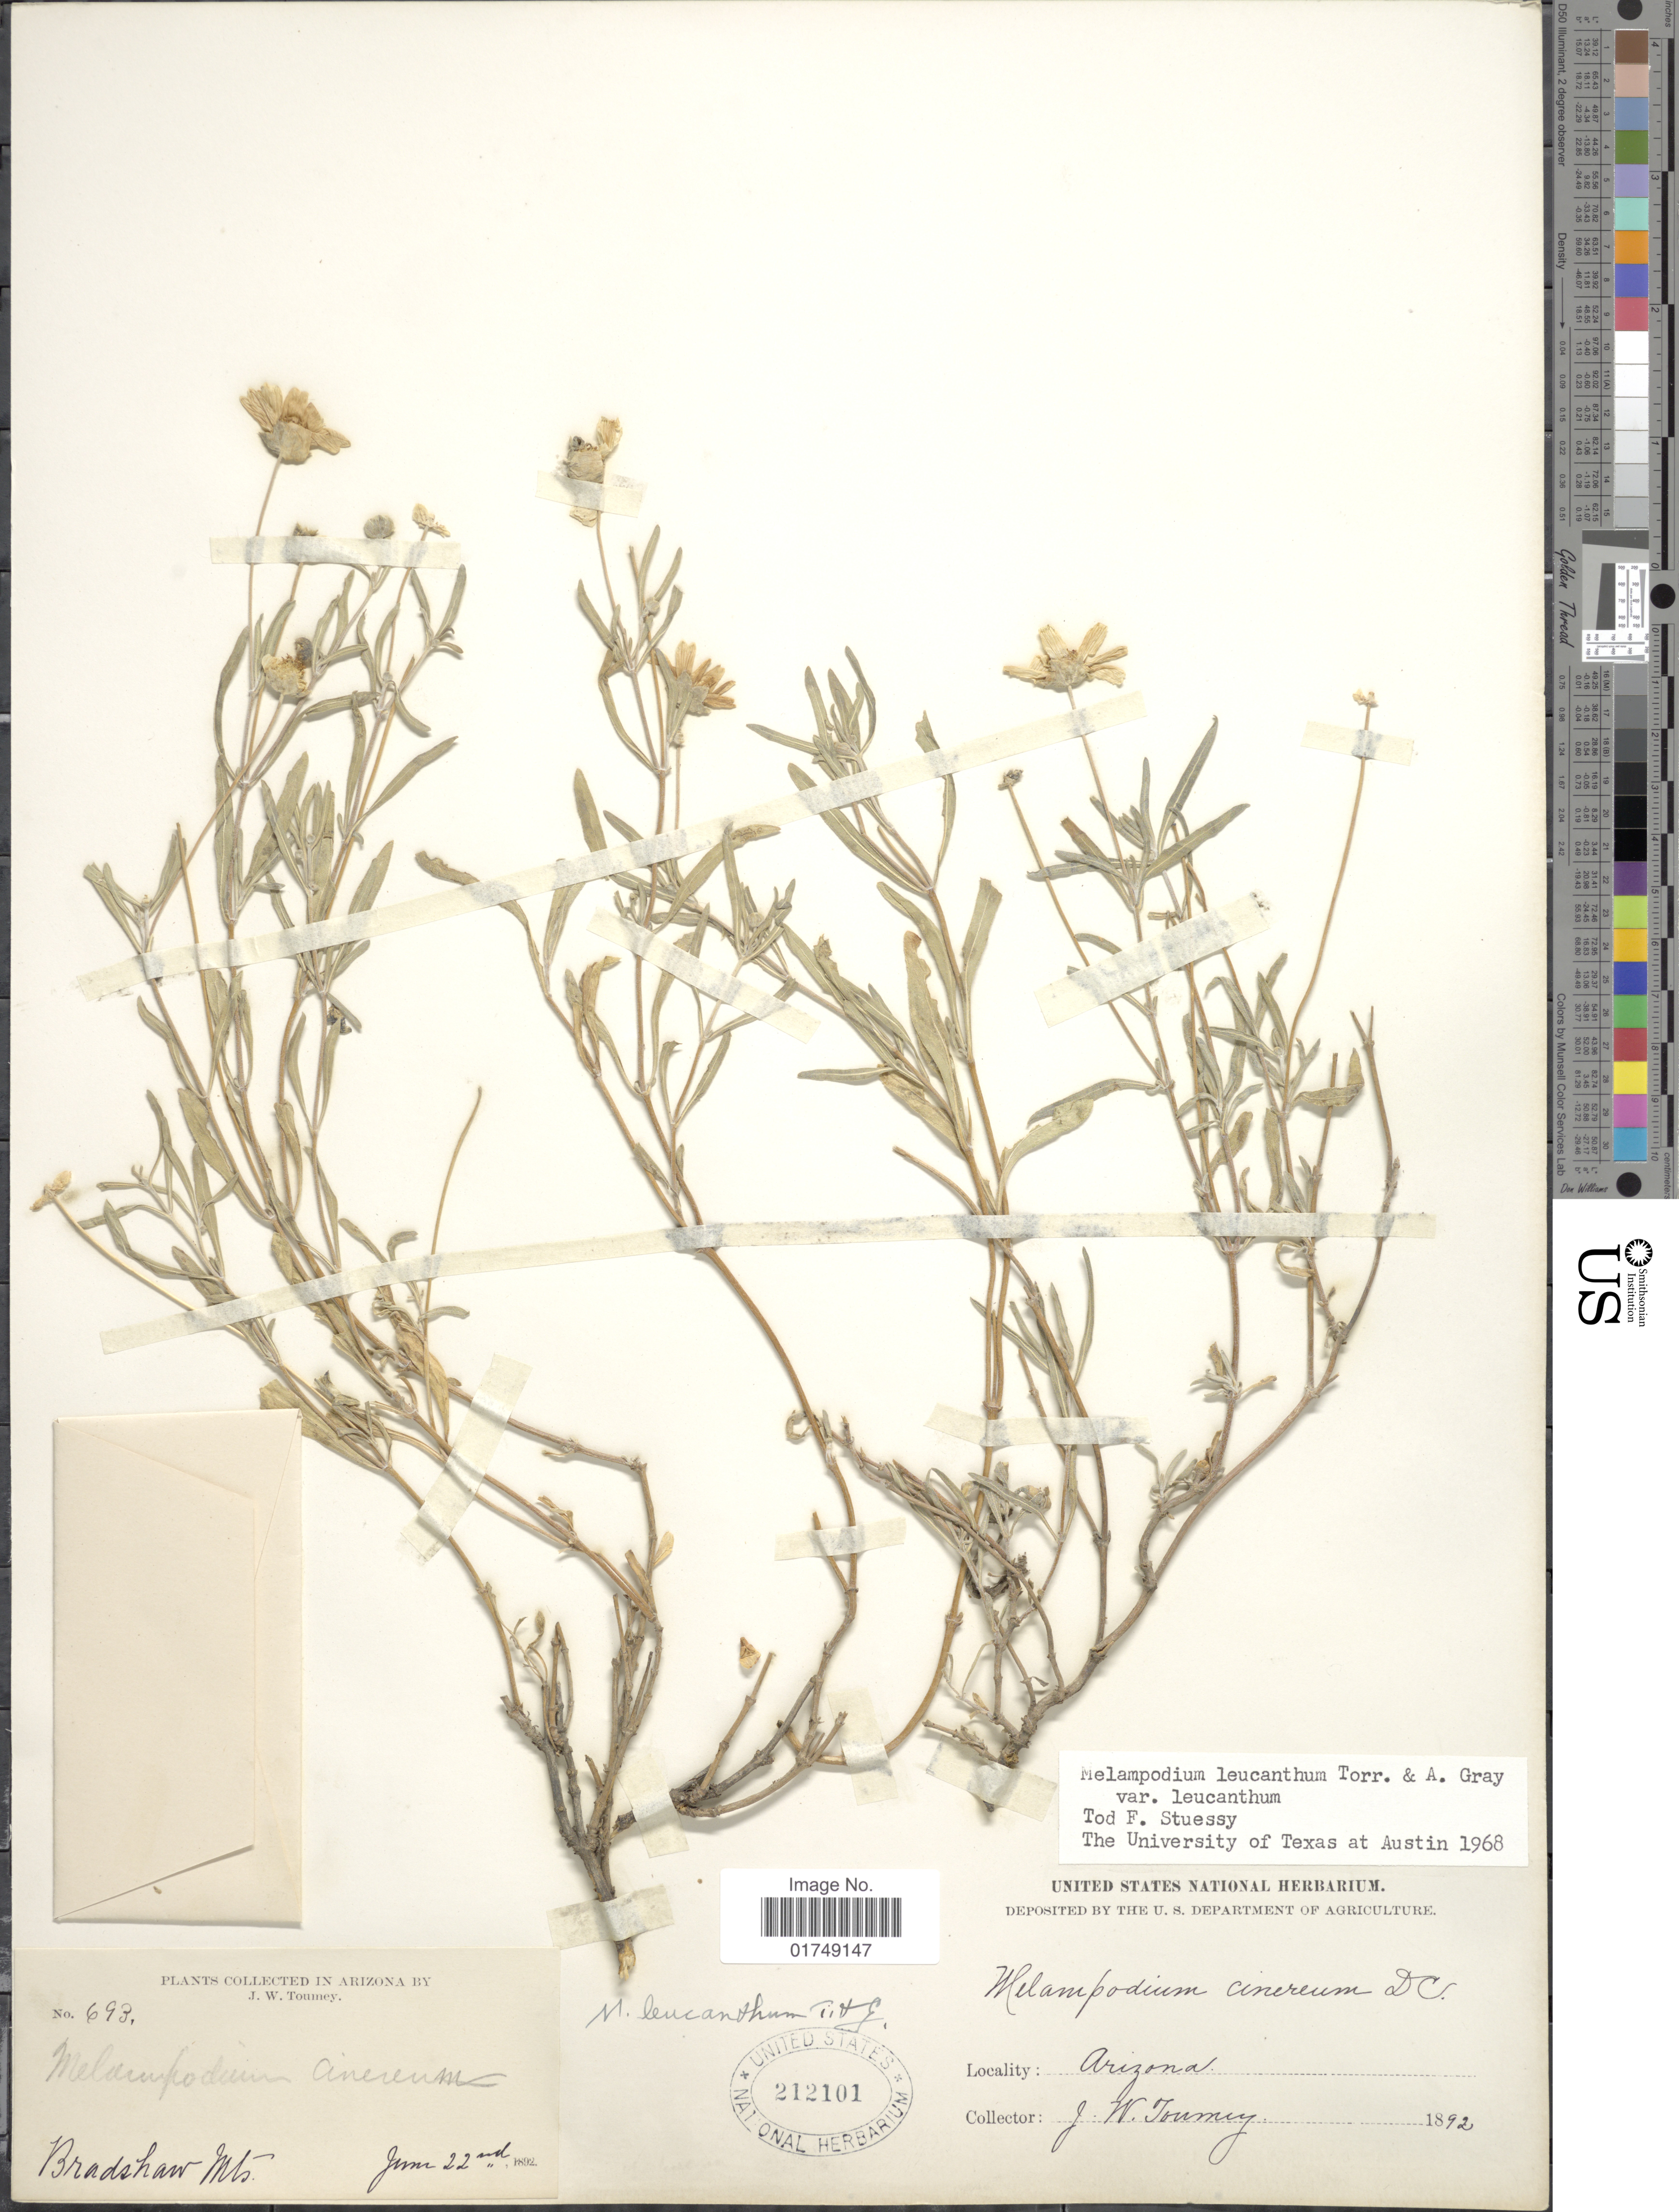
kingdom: Plantae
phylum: Tracheophyta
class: Magnoliopsida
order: Asterales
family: Asteraceae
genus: Melampodium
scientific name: Melampodium leucanthum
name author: Torr. & A. Gray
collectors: J. W. Toumey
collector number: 693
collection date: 1892-06-22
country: United States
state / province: Arizona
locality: Bradshaw Mts.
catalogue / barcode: US 212101